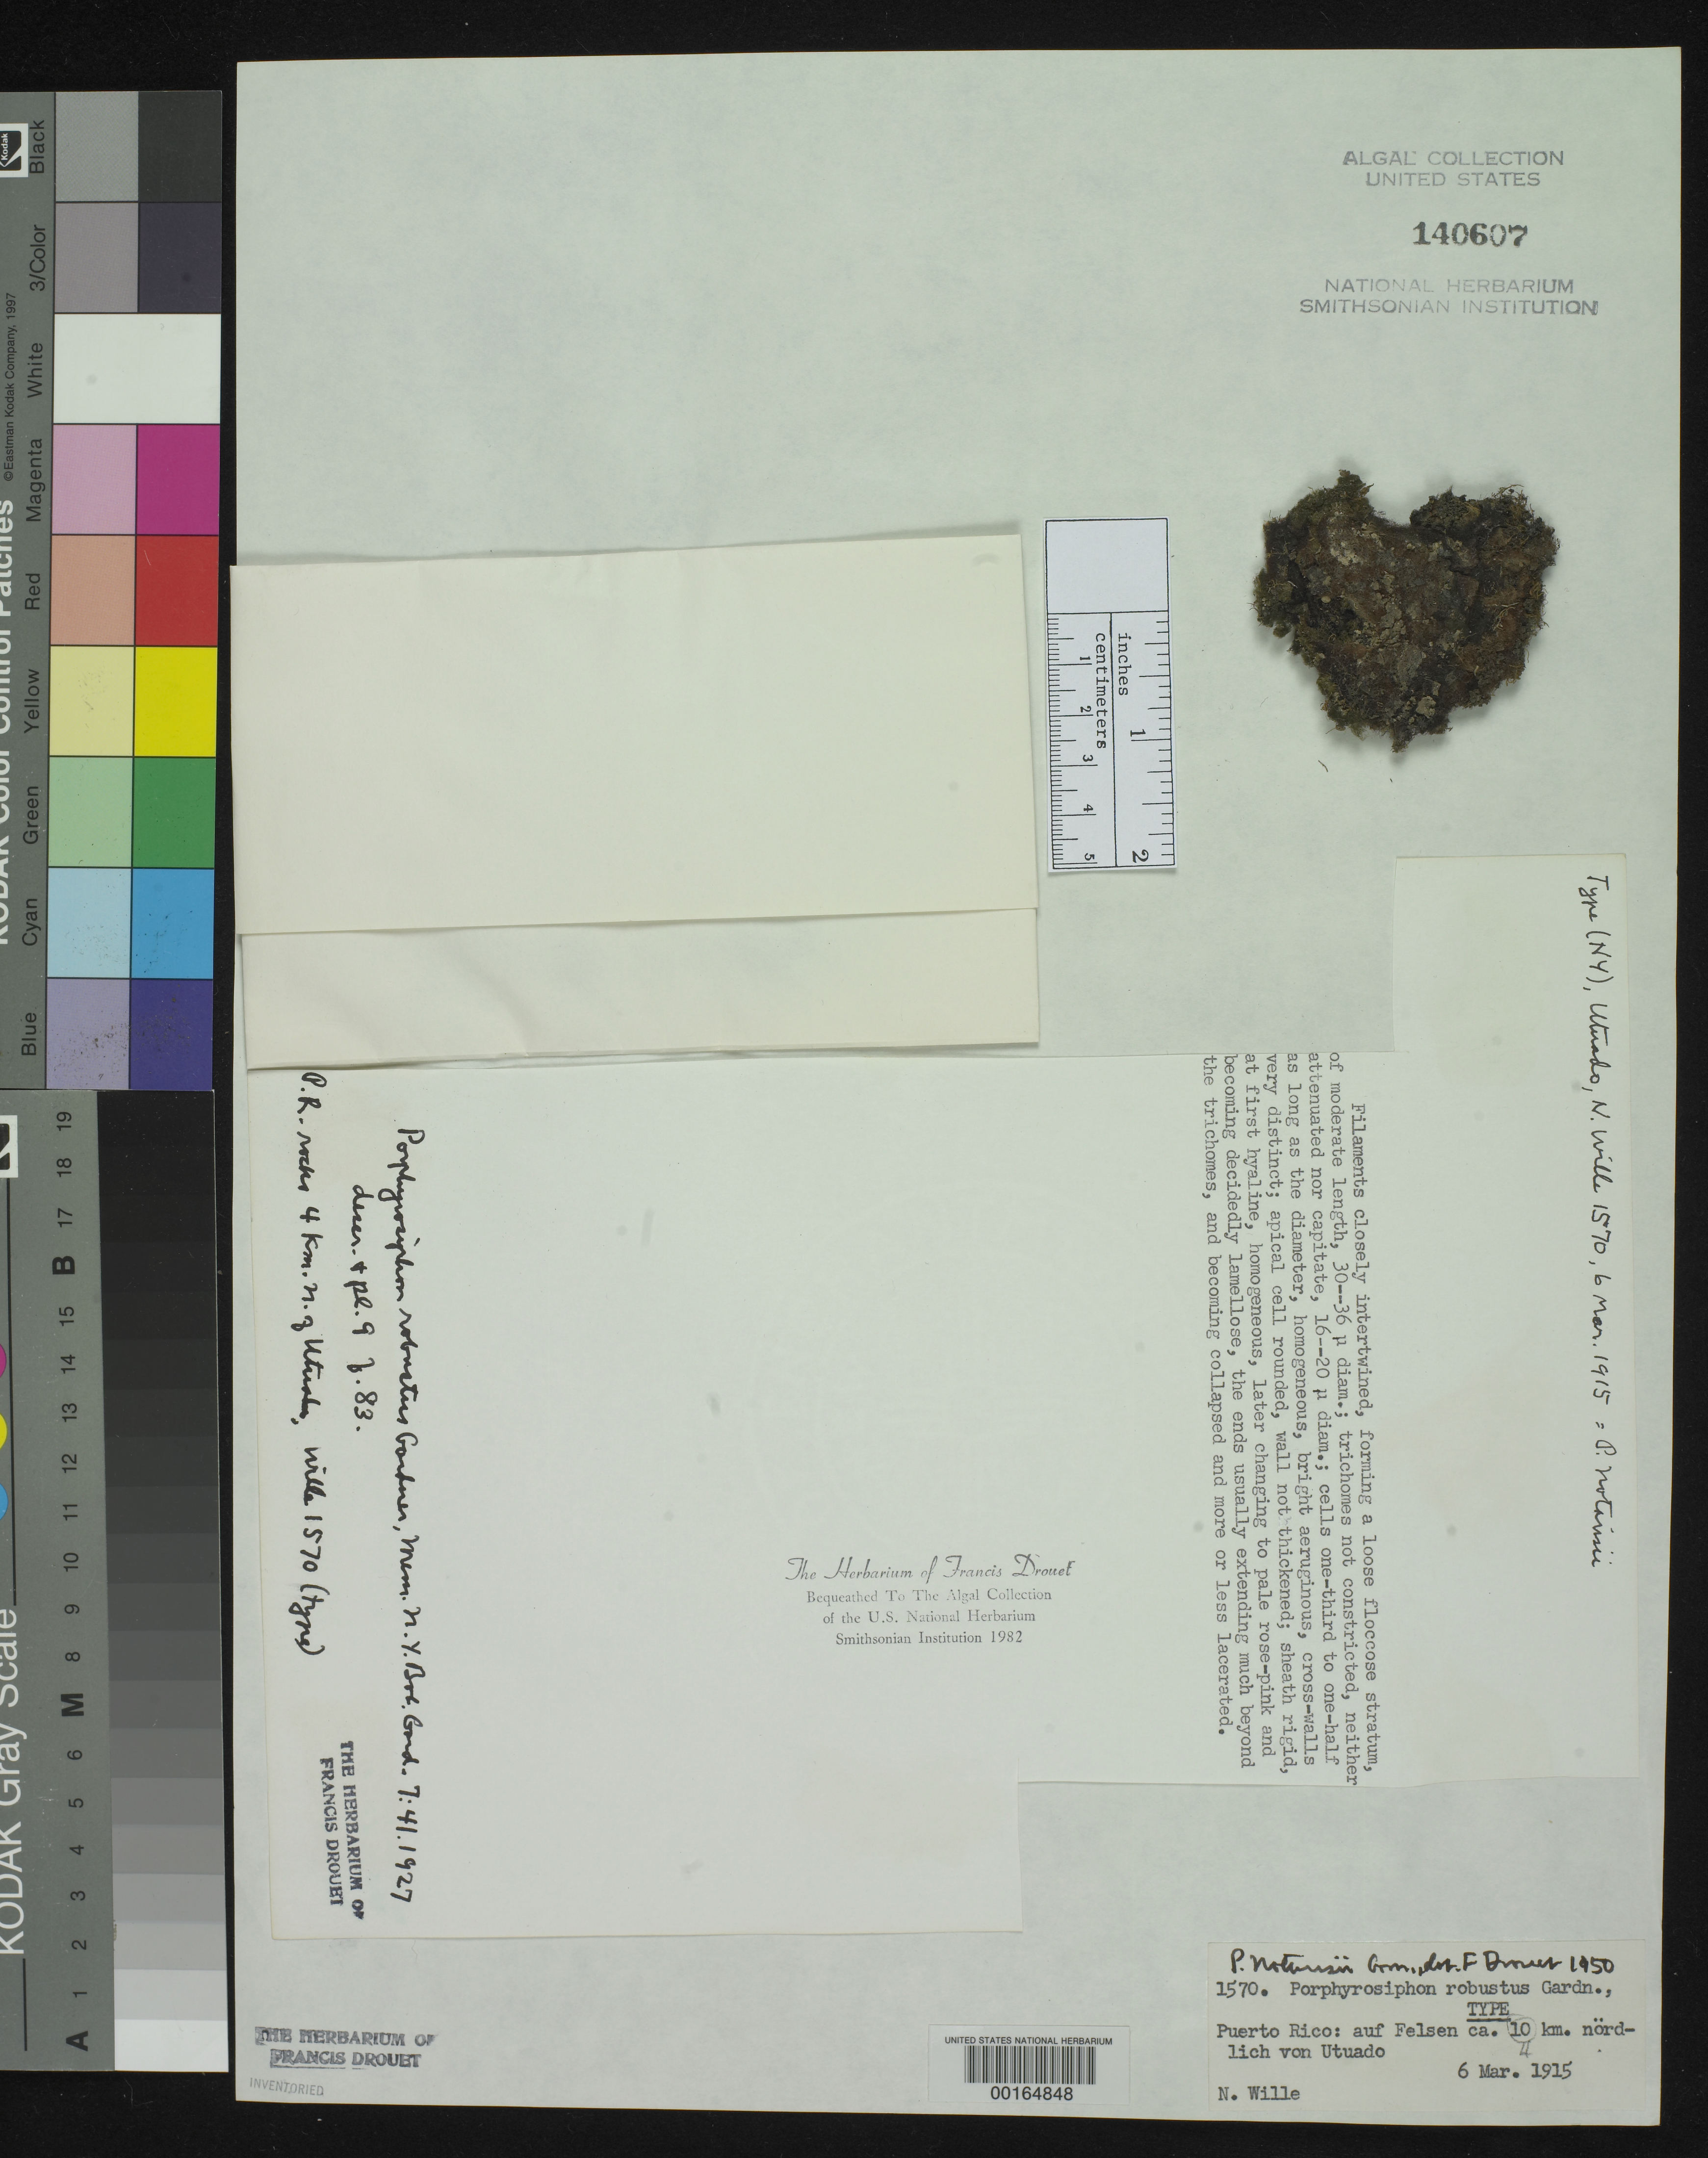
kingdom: Bacteria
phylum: Cyanobacteria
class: Cyanobacteriia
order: Cyanobacteriales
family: Microcoleaceae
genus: Porphyrosiphon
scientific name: Porphyrosiphon robustus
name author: N.L. Gardner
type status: Isotype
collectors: N. Wille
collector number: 1570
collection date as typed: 06 Mar 1915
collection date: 1915-03-06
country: Puerto Rico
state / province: Utuado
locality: Ca. 4 km north of Utuado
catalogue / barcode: US 140607